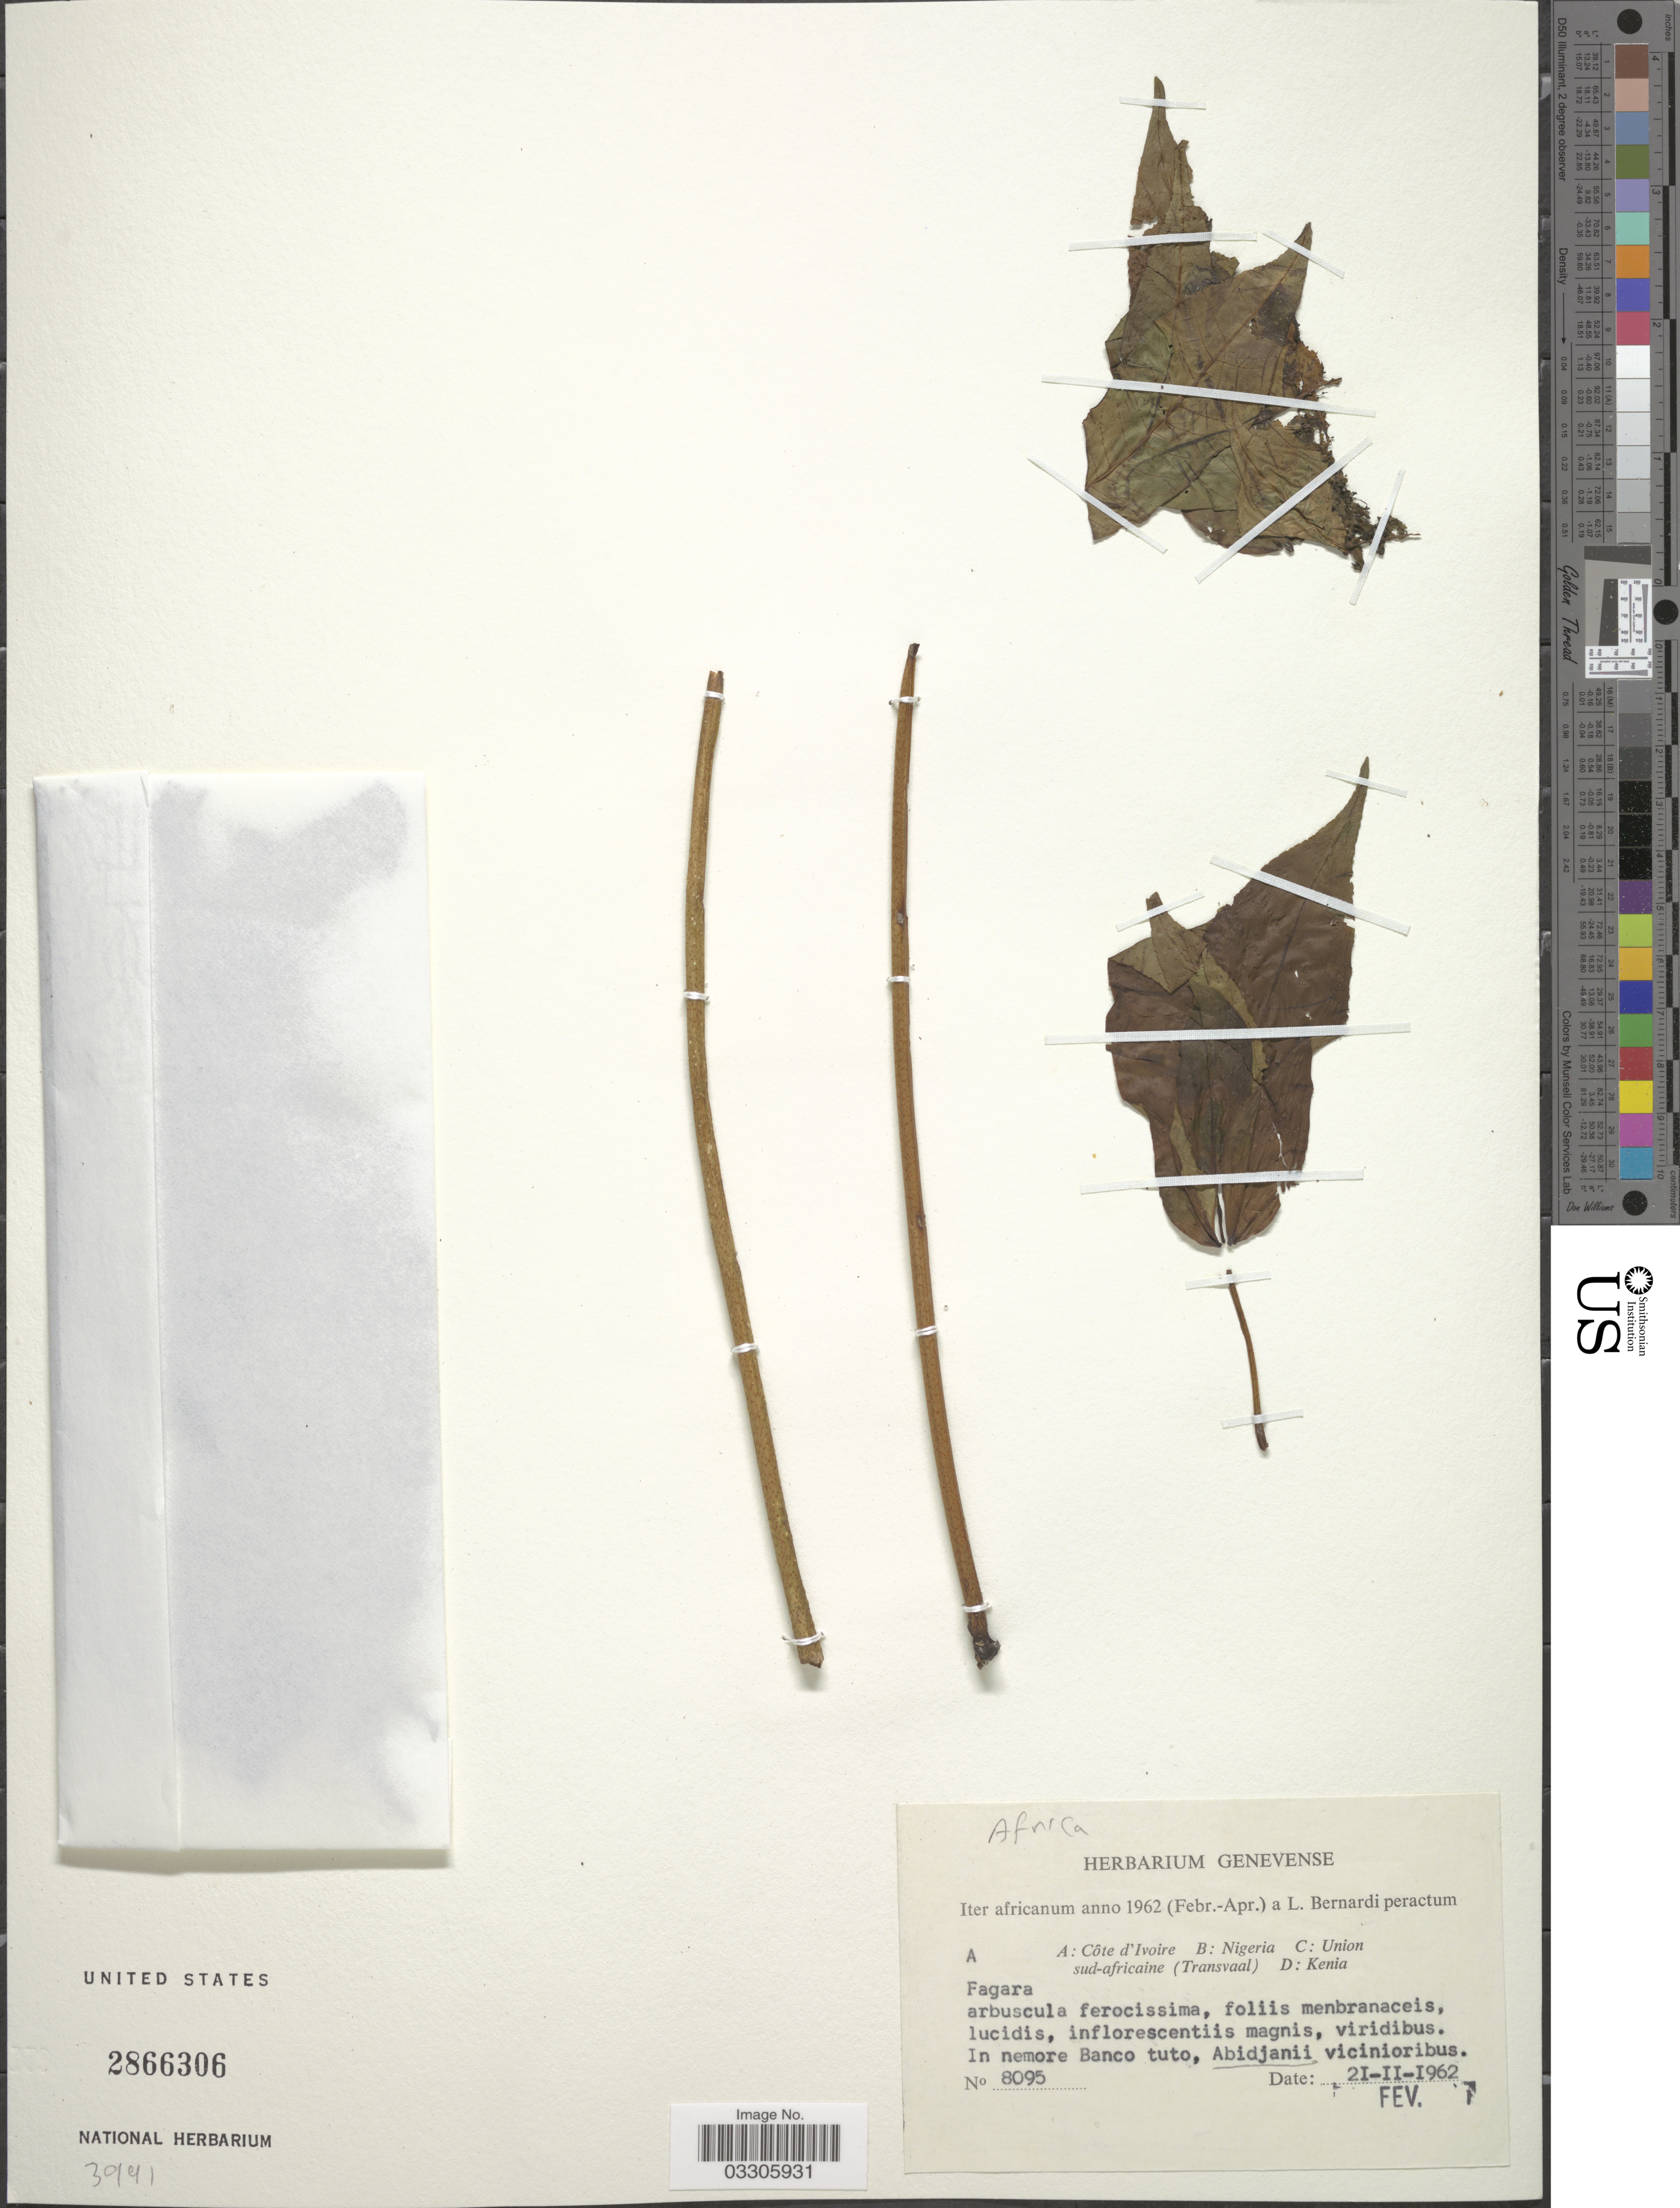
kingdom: Plantae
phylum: Tracheophyta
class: Magnoliopsida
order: Sapindales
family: Rutaceae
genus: Zanthoxylum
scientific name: Zanthoxylum sp.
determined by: Strong, Mark T., (BOT), Smithsonian Institution - National Museum of Natural History (UNITED STATES)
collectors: L. Bernardi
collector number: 8095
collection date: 1962-02-21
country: Ivory Coast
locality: Côte d'Ivoire, In nemore Banco tuto, Abdjanii vicinioribus.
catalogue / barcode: US 2866306